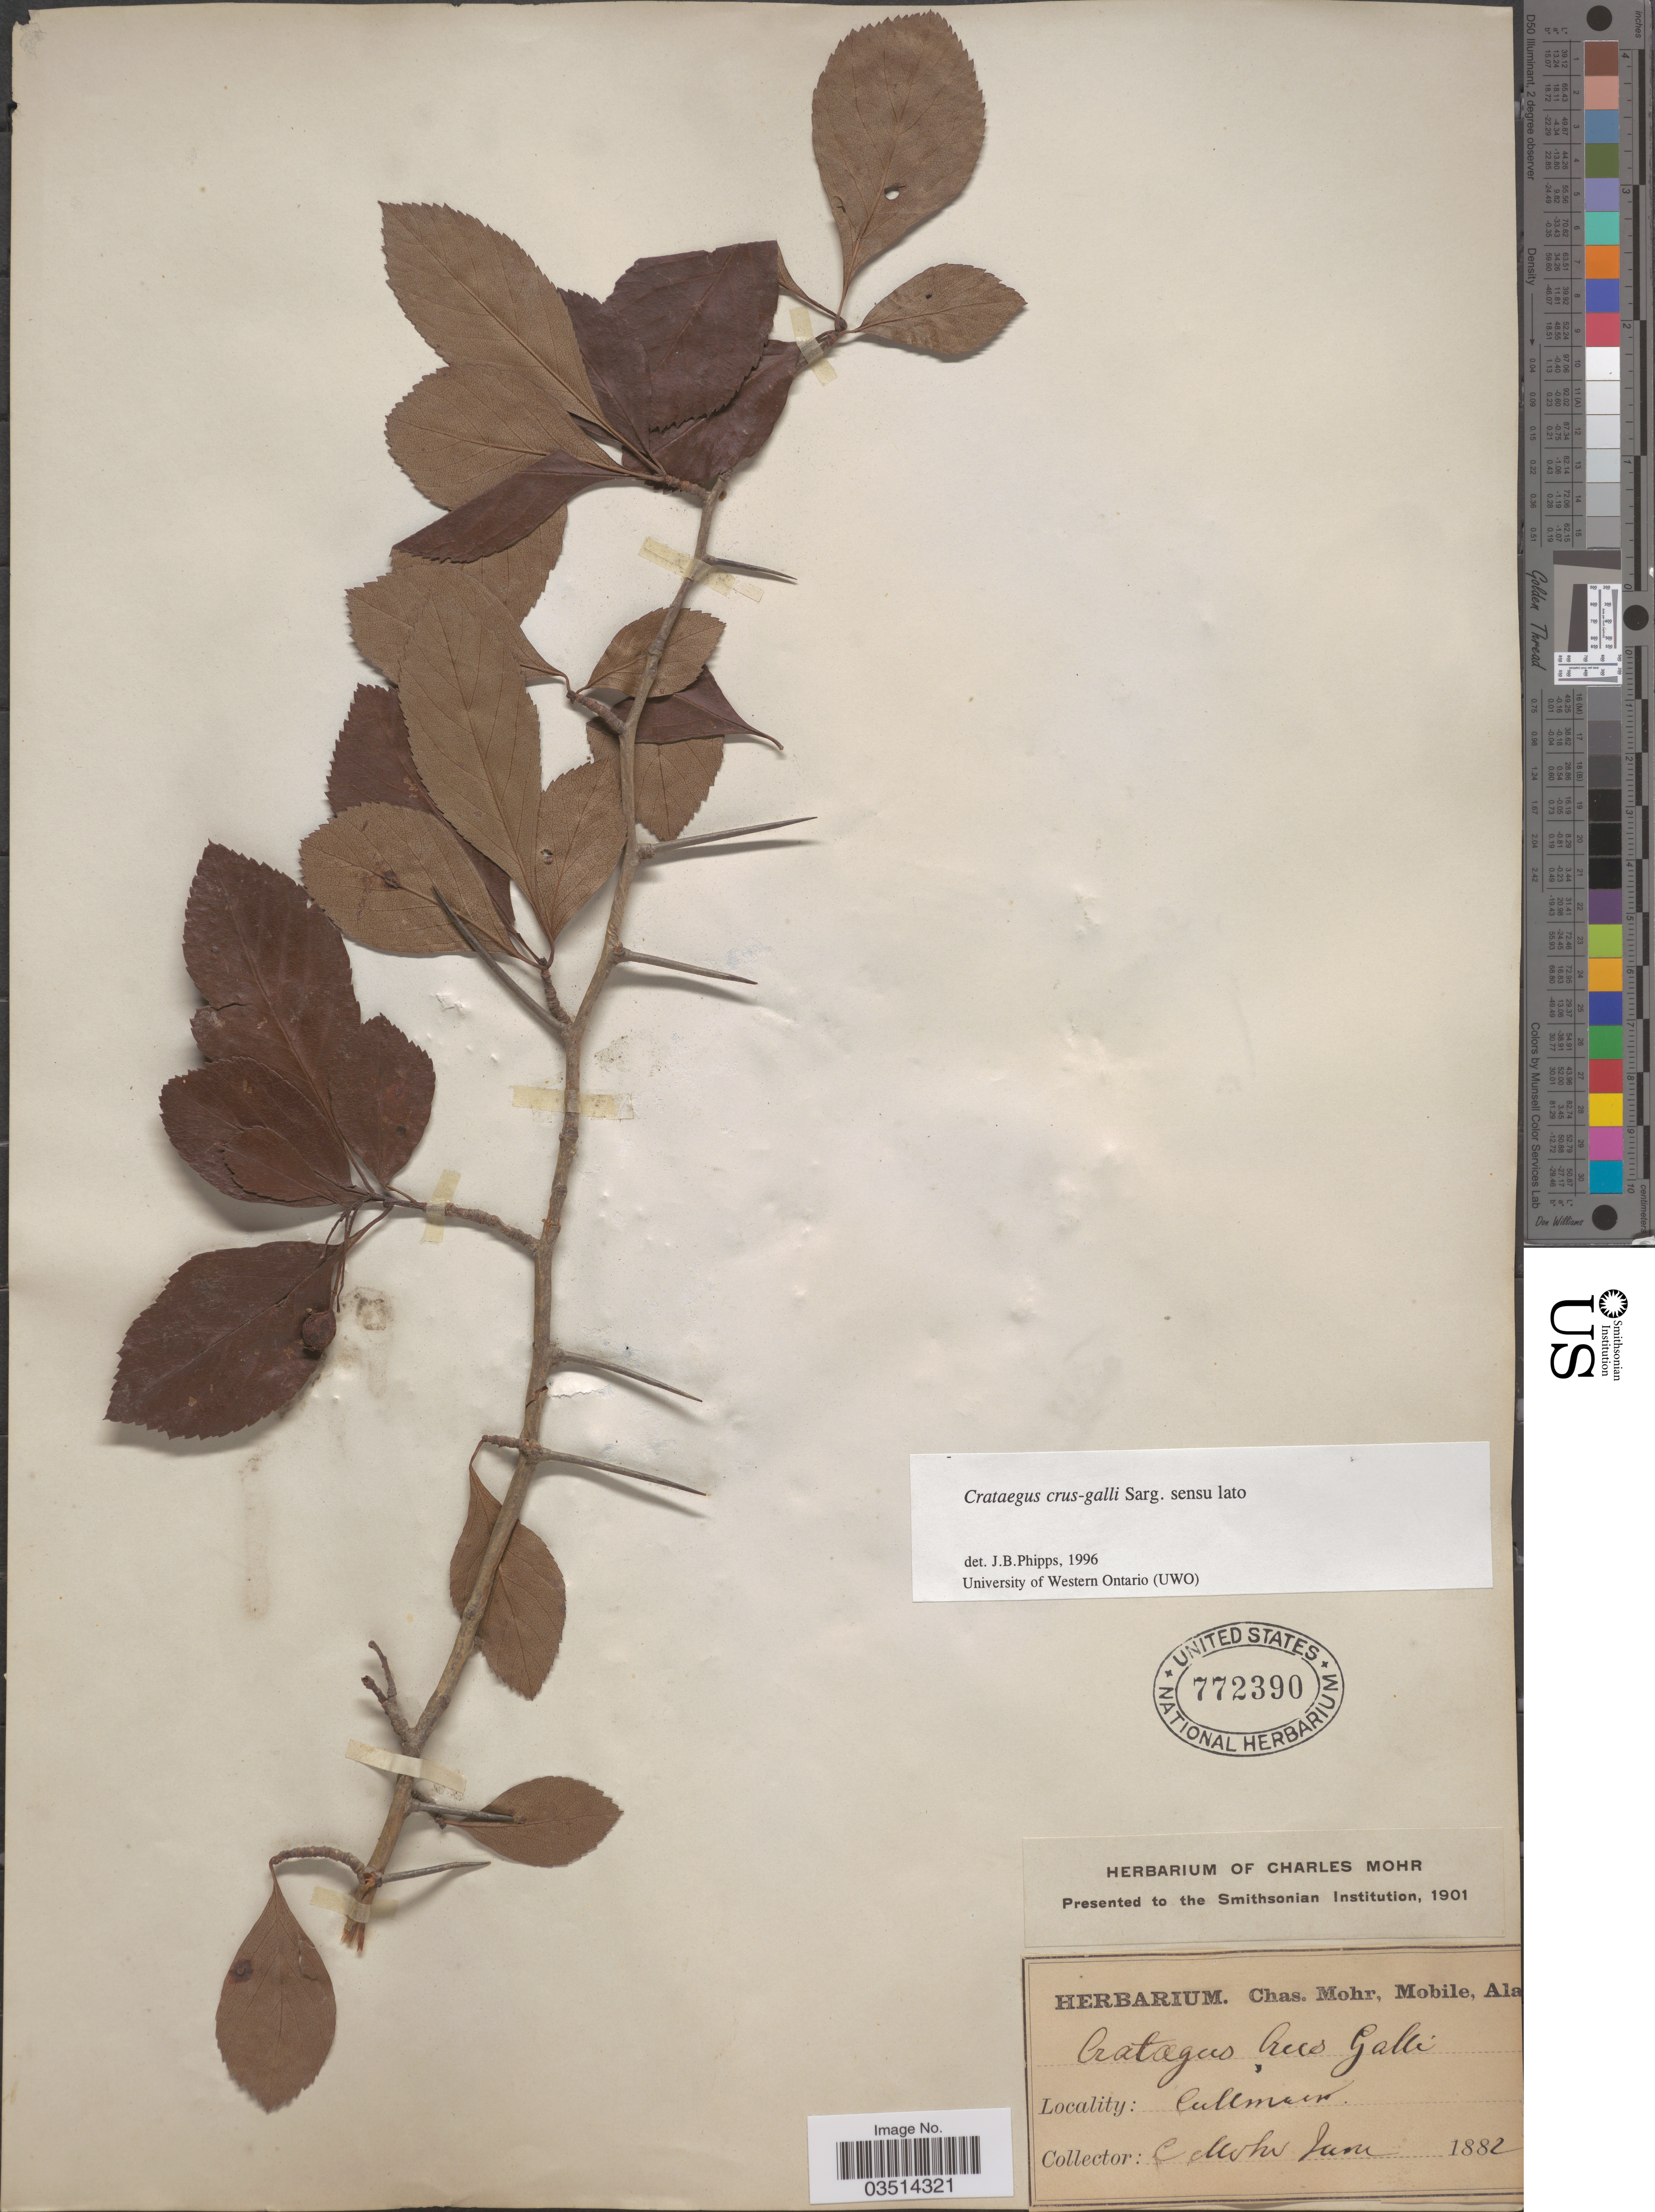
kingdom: Plantae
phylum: Tracheophyta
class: Magnoliopsida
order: Rosales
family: Rosaceae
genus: Crataegus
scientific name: Crataegus crus-galli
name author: L.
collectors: Mohr, C. T. (herbarium)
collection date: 1882-06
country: United States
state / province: Alabama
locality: Cullman.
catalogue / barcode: US 772390